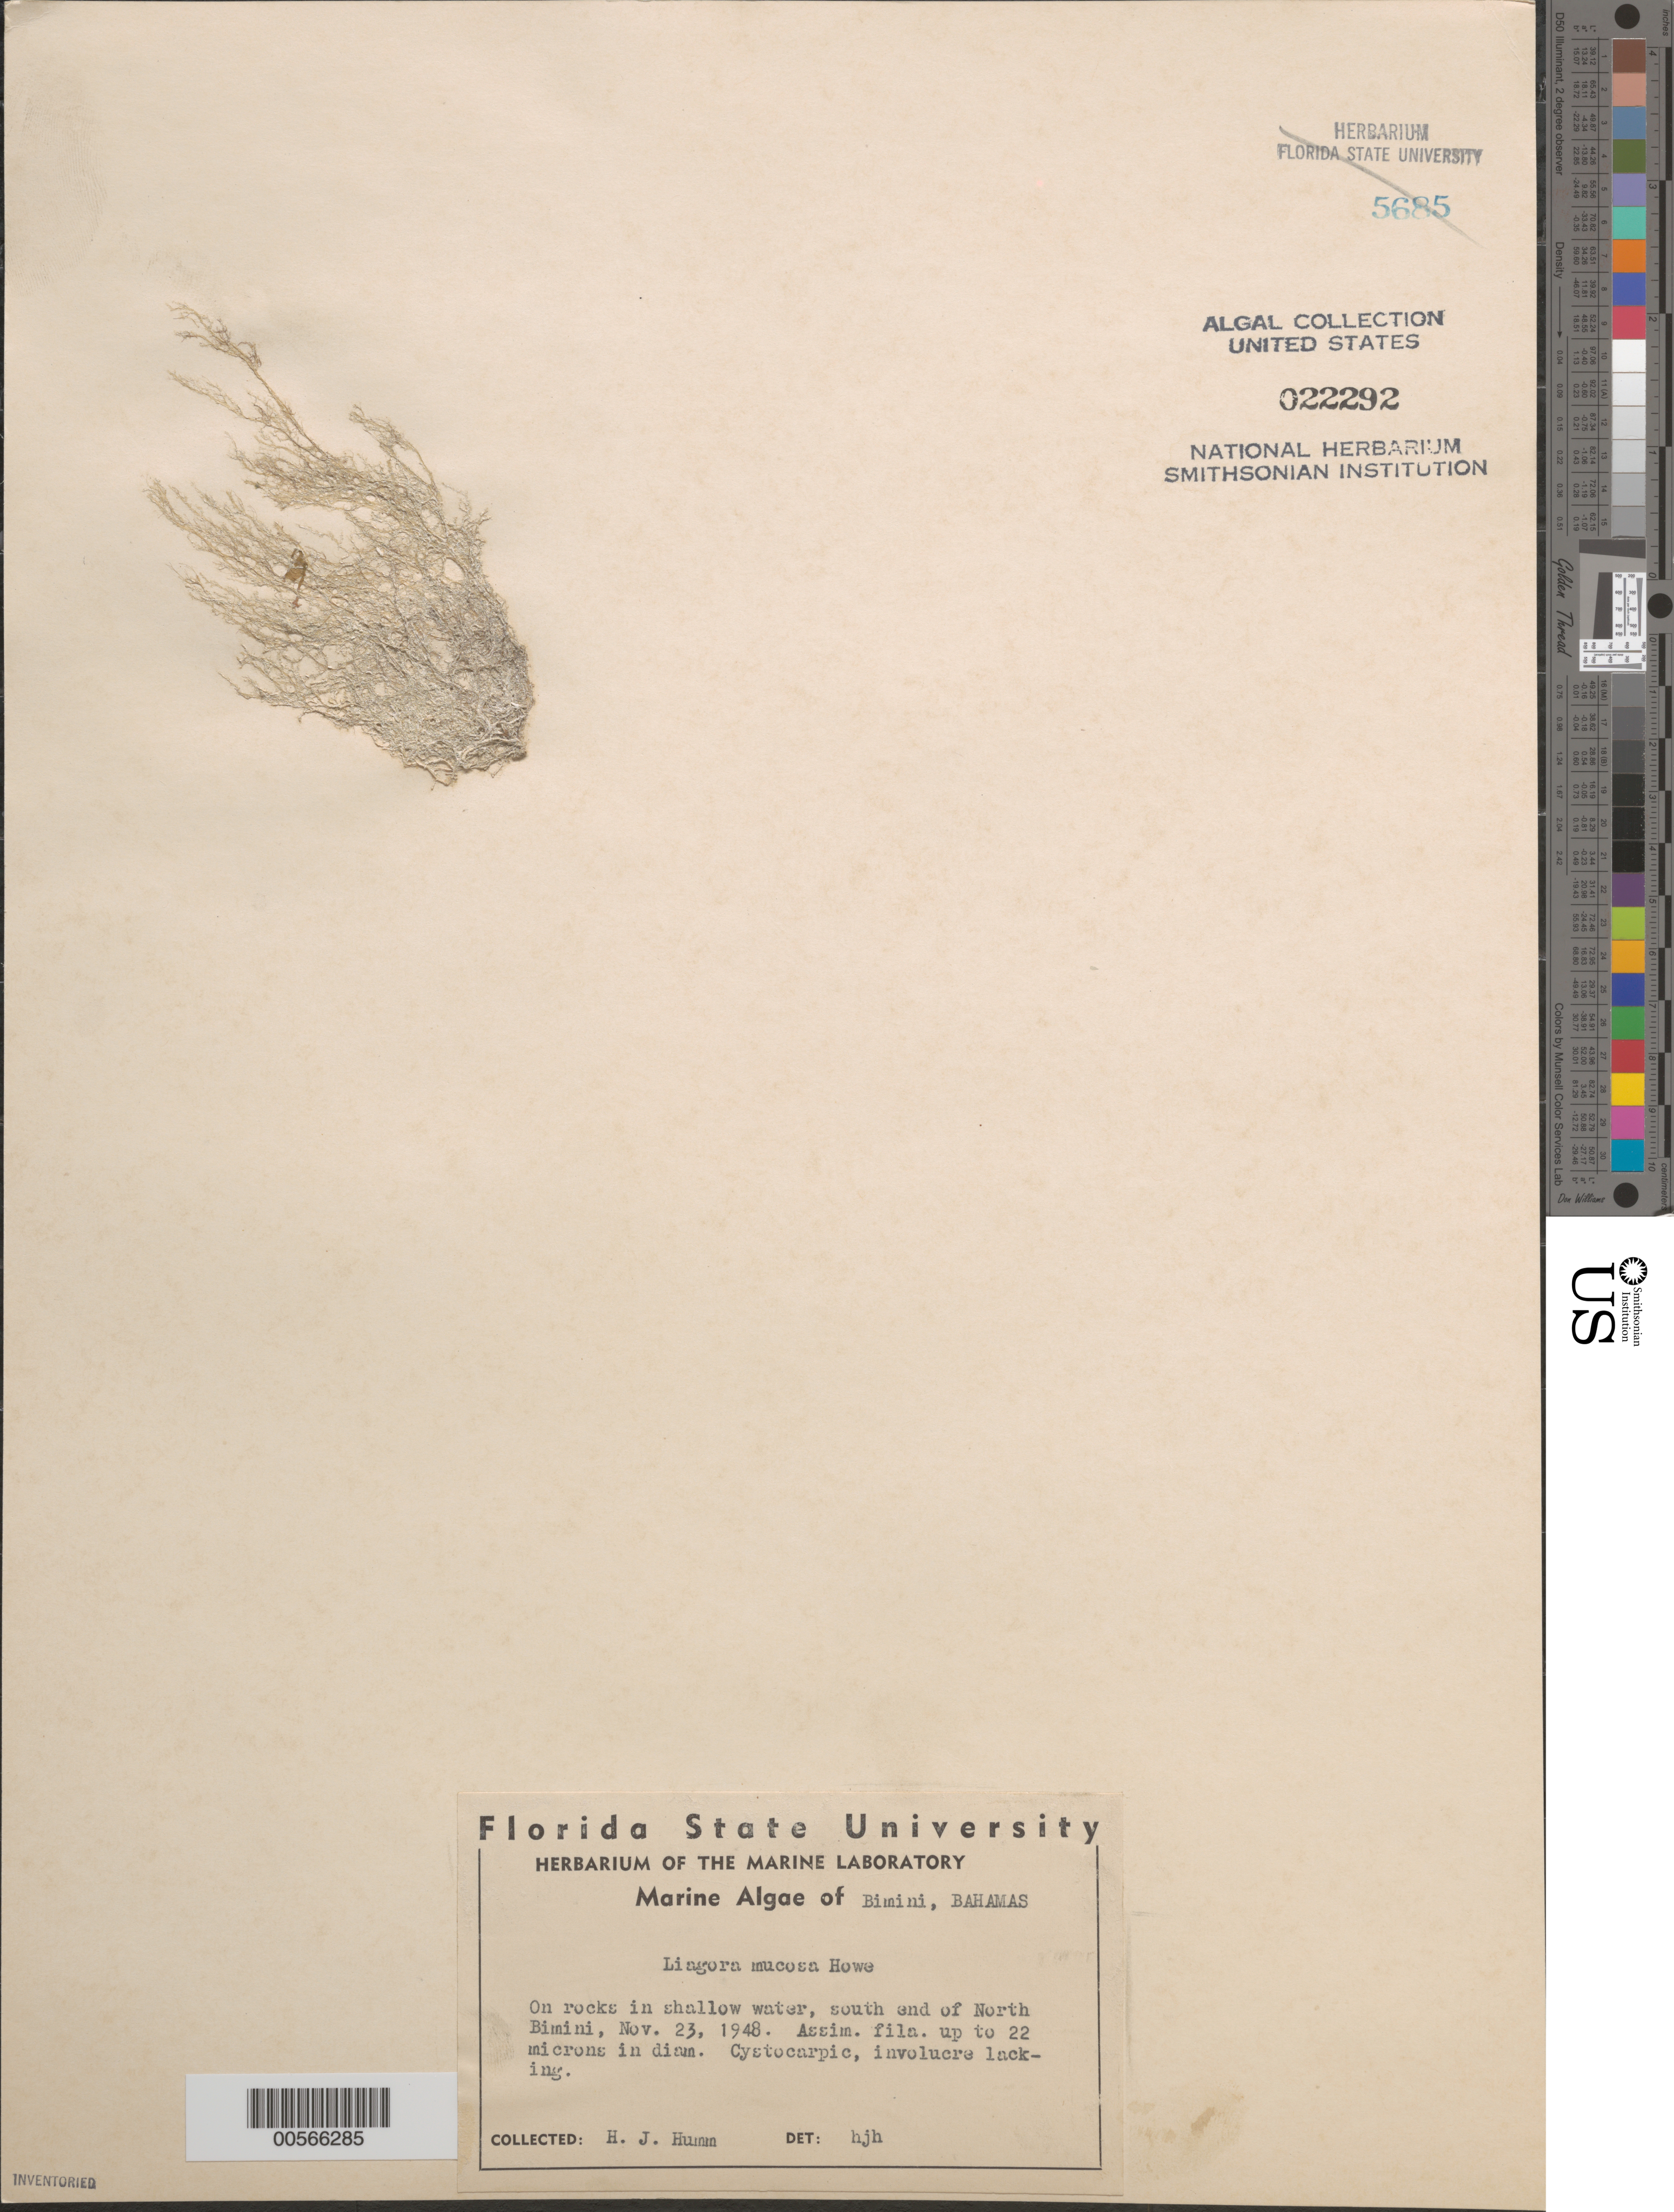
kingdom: Plantae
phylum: Rhodophyta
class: Florideophyceae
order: Nemaliales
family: Liagoraceae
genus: Gloiocallis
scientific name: Gloiocallis dendroidea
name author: (P. Crouan & H. Crouan) S.-M. Lin et al.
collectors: H. J. Humm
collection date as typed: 23 Nov 1948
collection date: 1948-11-23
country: Bahamas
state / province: Biminis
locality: North bimini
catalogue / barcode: US 22292